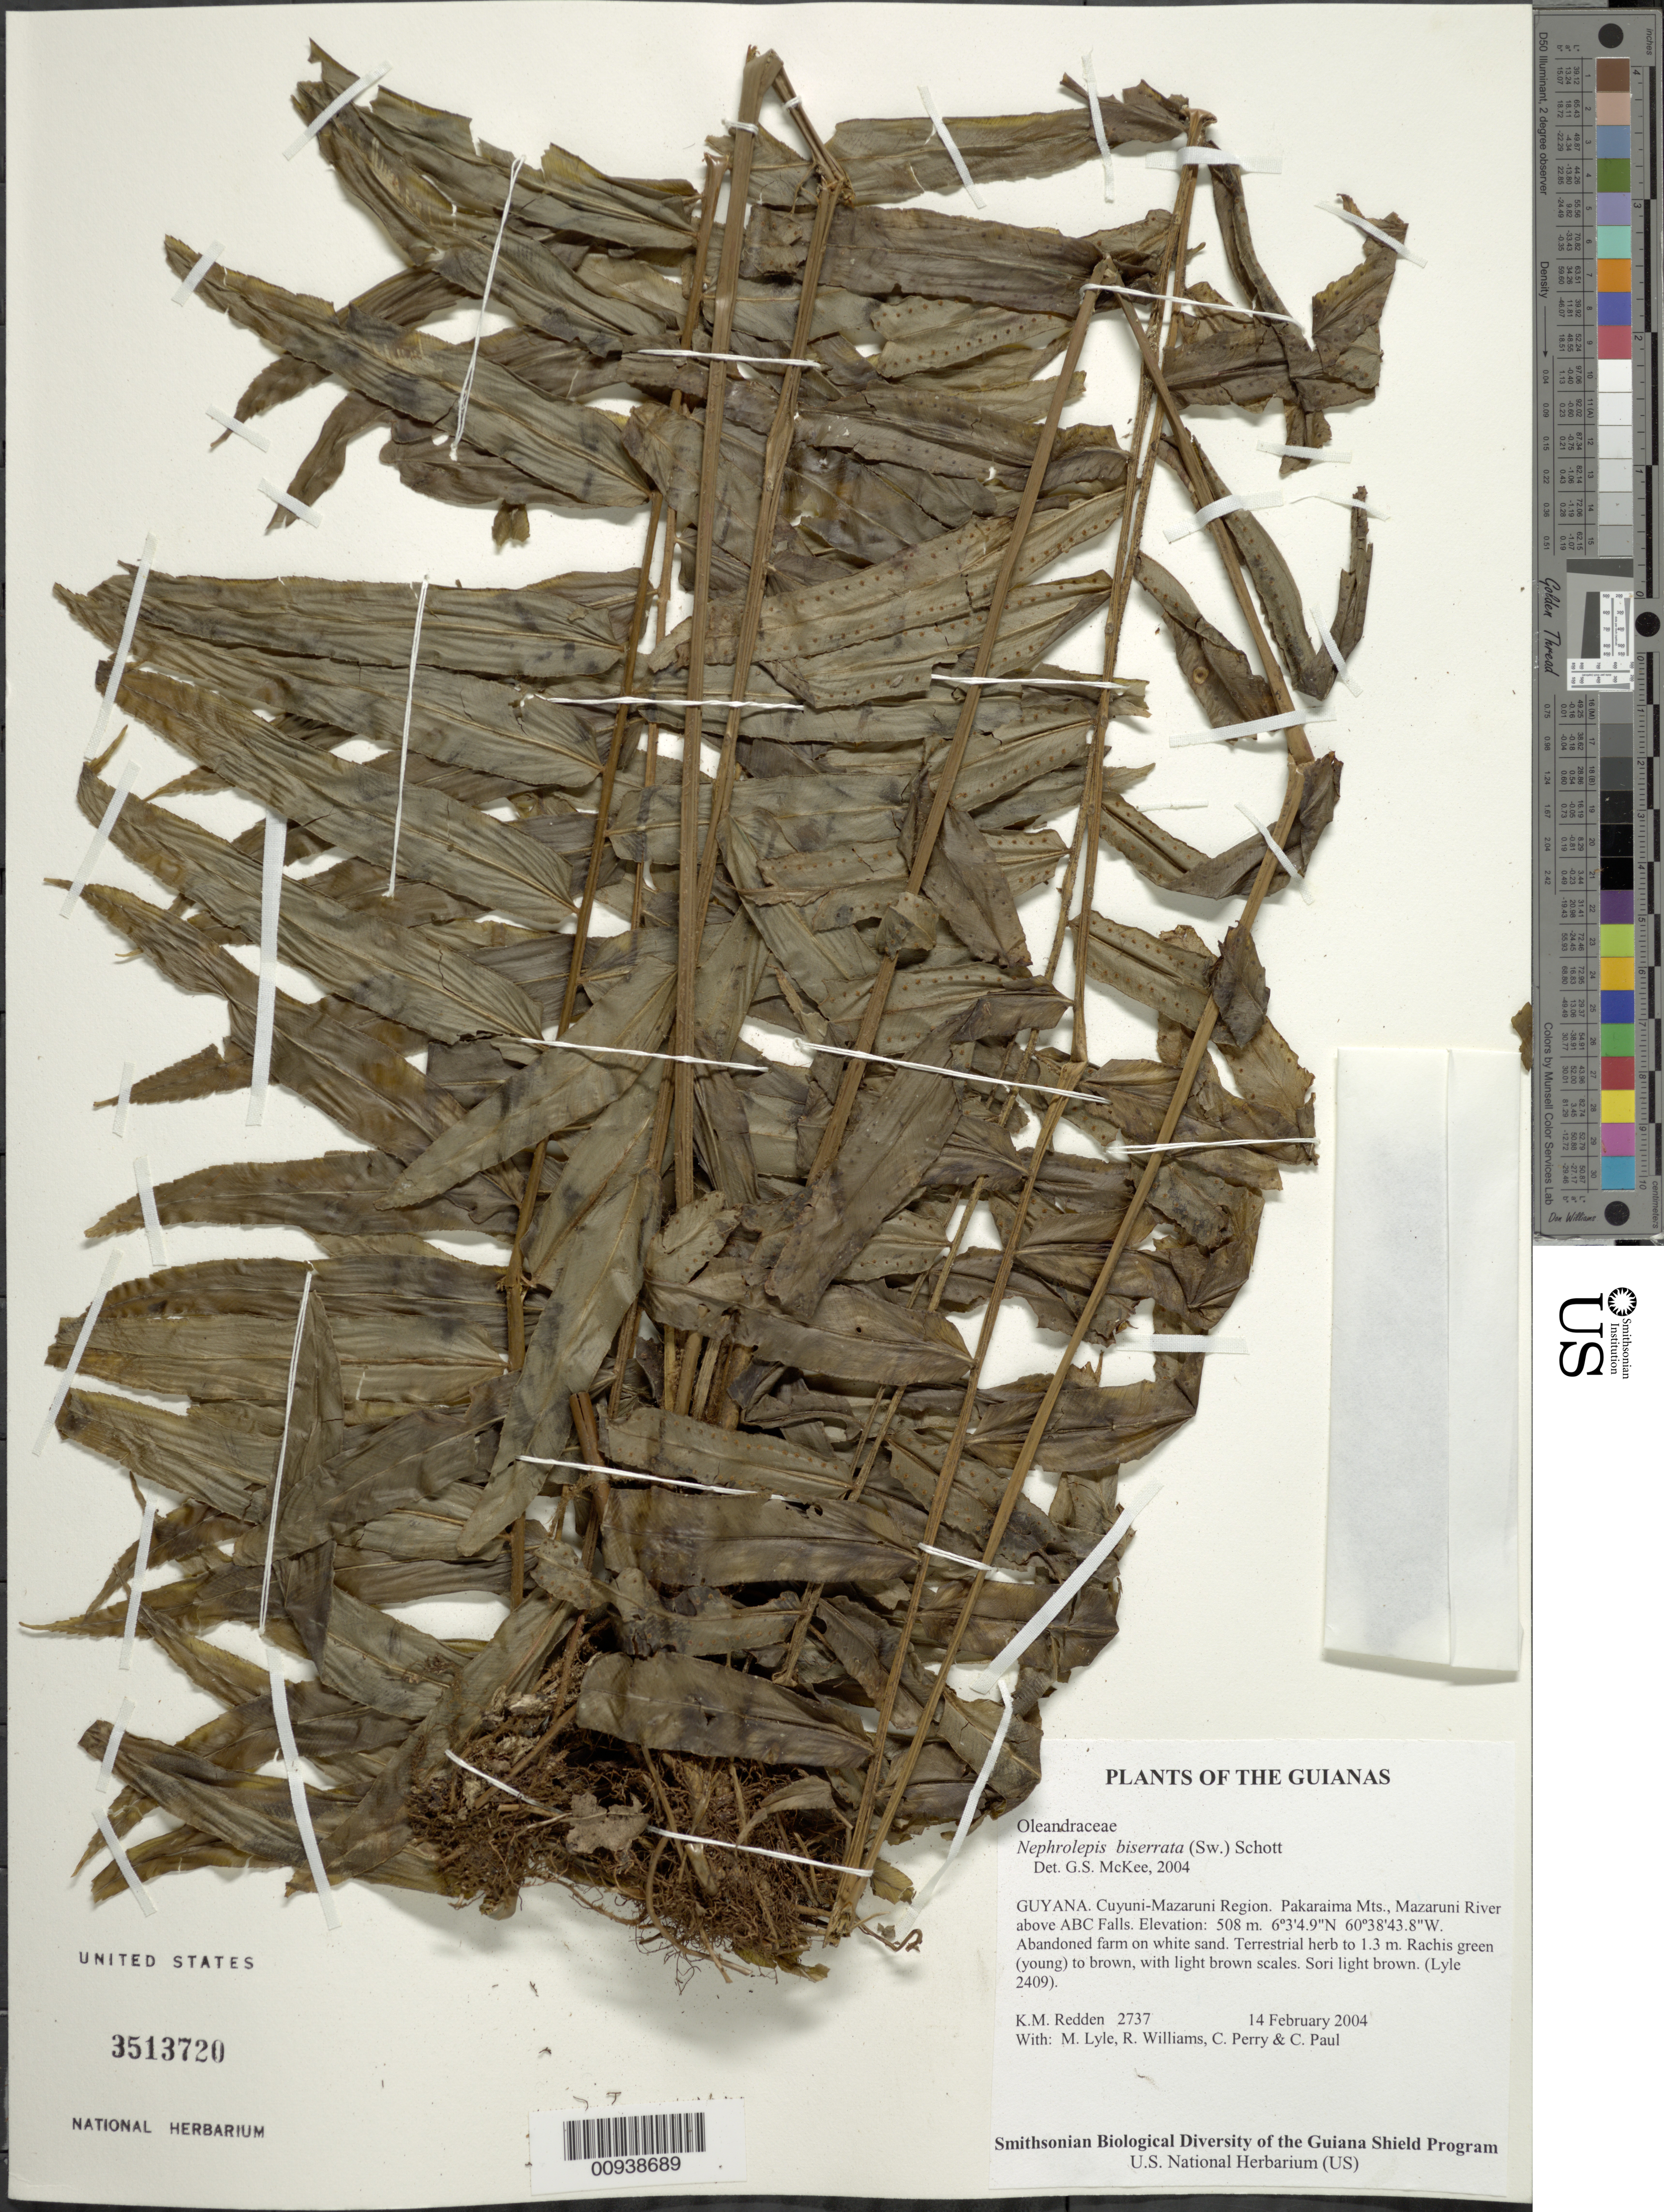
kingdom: Plantae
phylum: Tracheophyta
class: Polypodiopsida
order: Polypodiales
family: Nephrolepidaceae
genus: Nephrolepis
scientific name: Nephrolepis biserrata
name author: (Sw.) Schott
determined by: McKee, G. S., (US), NMNH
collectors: K. M. Redden, M. Lyle, R. Williams, C. Perry & C. Paul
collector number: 2737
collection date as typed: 14 February 2004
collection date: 2004-02-14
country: Guyana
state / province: Cuyuni-Mazaruni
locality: Pakaraima Mts., Mazaruni River above ABC Falls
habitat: Abandoned farm on white sand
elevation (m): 508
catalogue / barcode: US 3513720